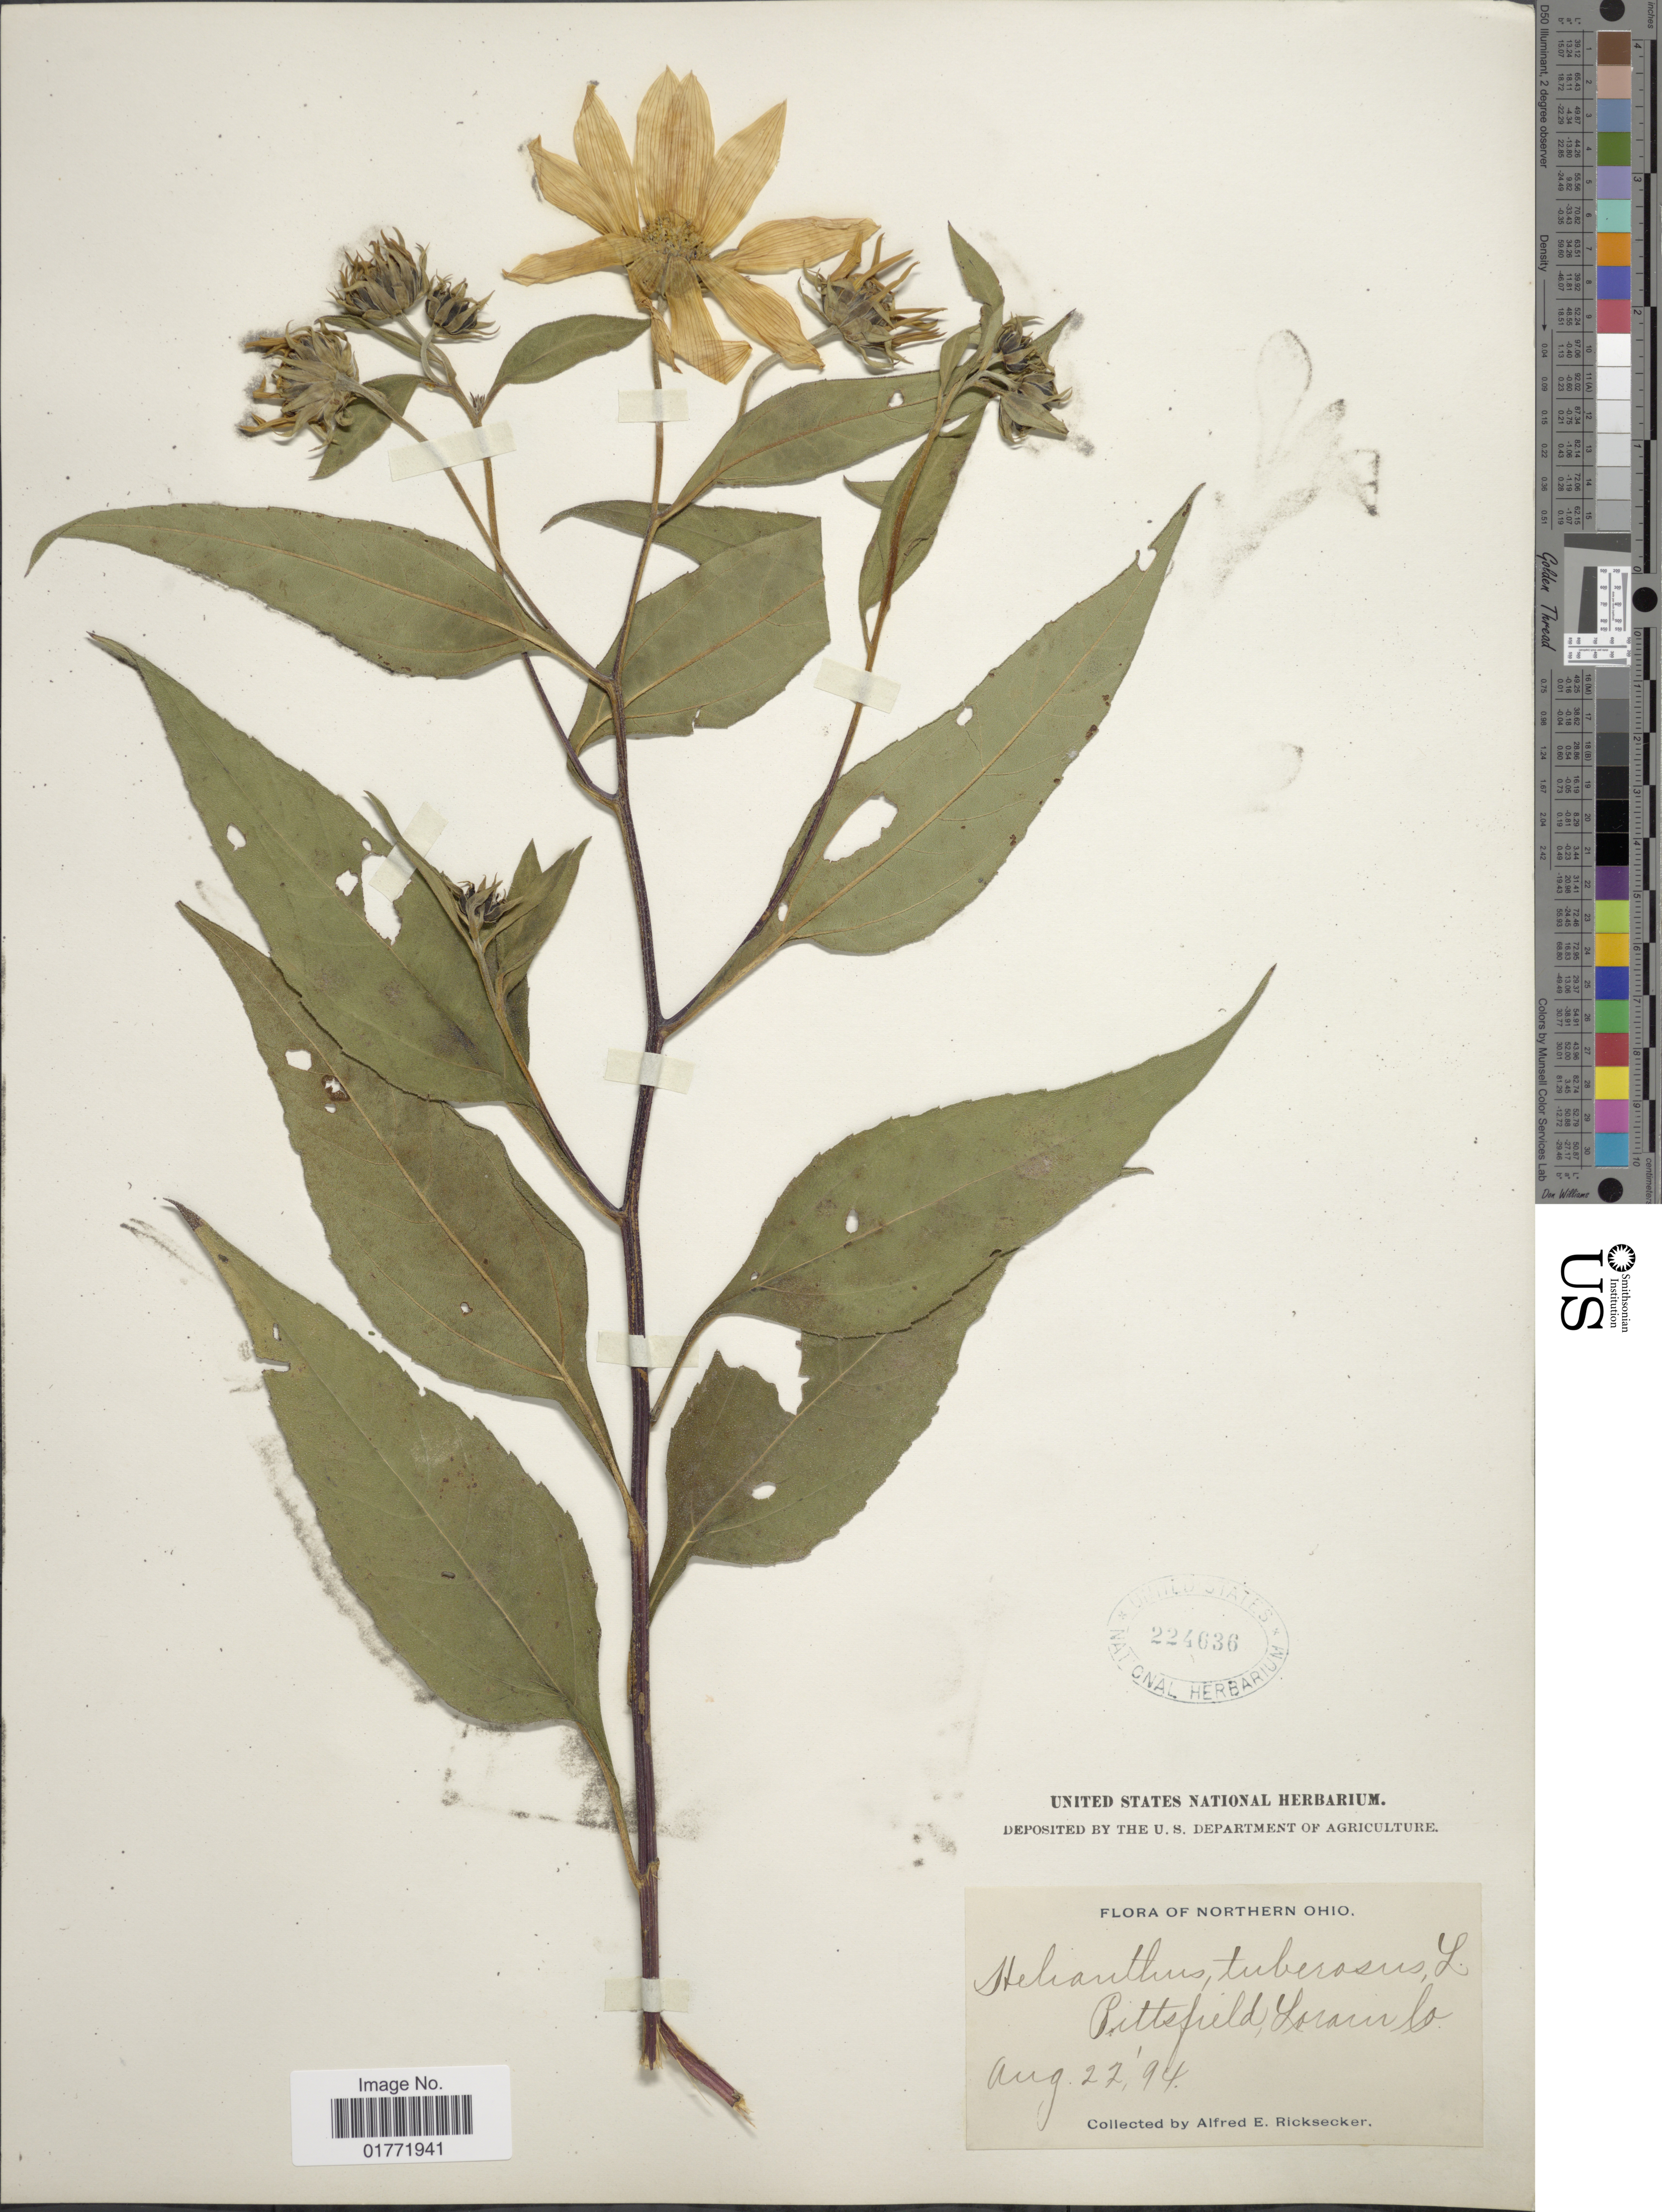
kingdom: Plantae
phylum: Tracheophyta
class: Magnoliopsida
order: Asterales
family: Asteraceae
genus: Helianthus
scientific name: Helianthus tuberosus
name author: L.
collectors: A. E. Ricksecker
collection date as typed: Transcribed d/m/y: 22/8/94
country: United States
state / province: Ohio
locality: Northern Ohio. Pittsfield, Lorain Co.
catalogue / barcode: US 224636